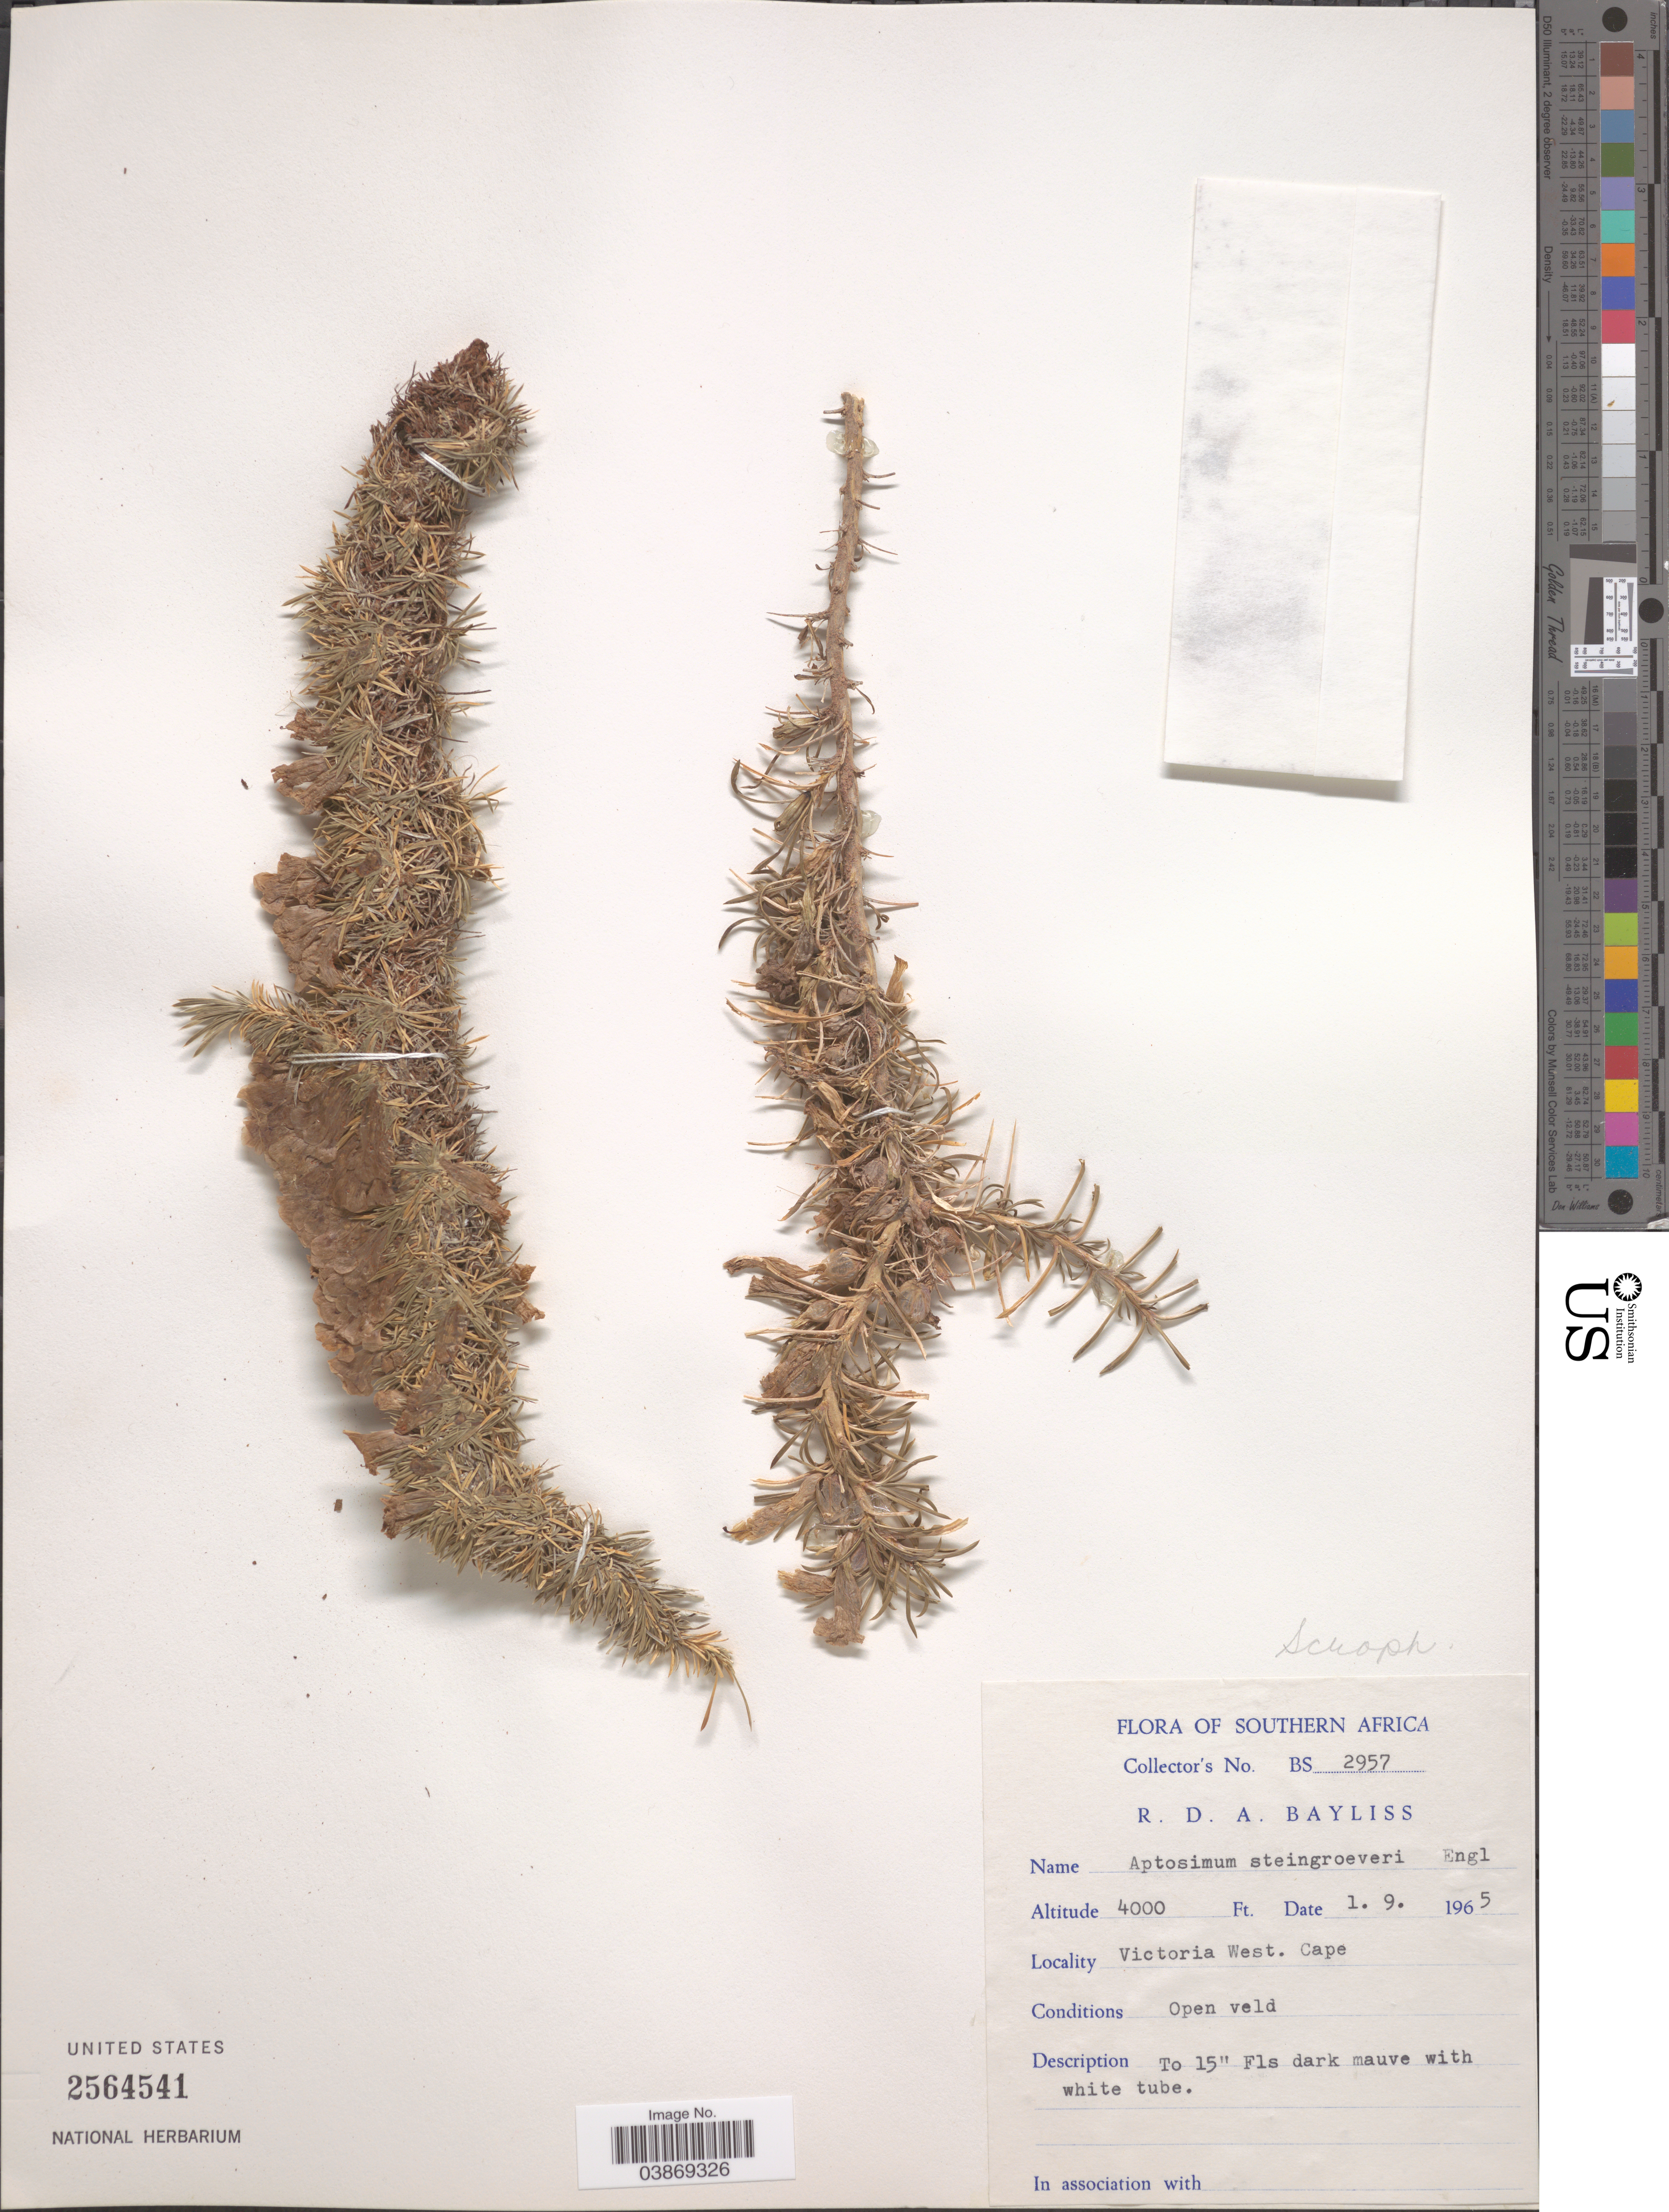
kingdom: Plantae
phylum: Tracheophyta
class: Magnoliopsida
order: Lamiales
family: Scrophulariaceae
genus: Aptosimum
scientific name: Aptosimum steingroeveri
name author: Engl.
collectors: R. Bayliss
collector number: BS 2957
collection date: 1965-09-01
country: South Africa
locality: Southern Africa. Victoria West. Cape.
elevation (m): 1219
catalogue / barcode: US 2564541